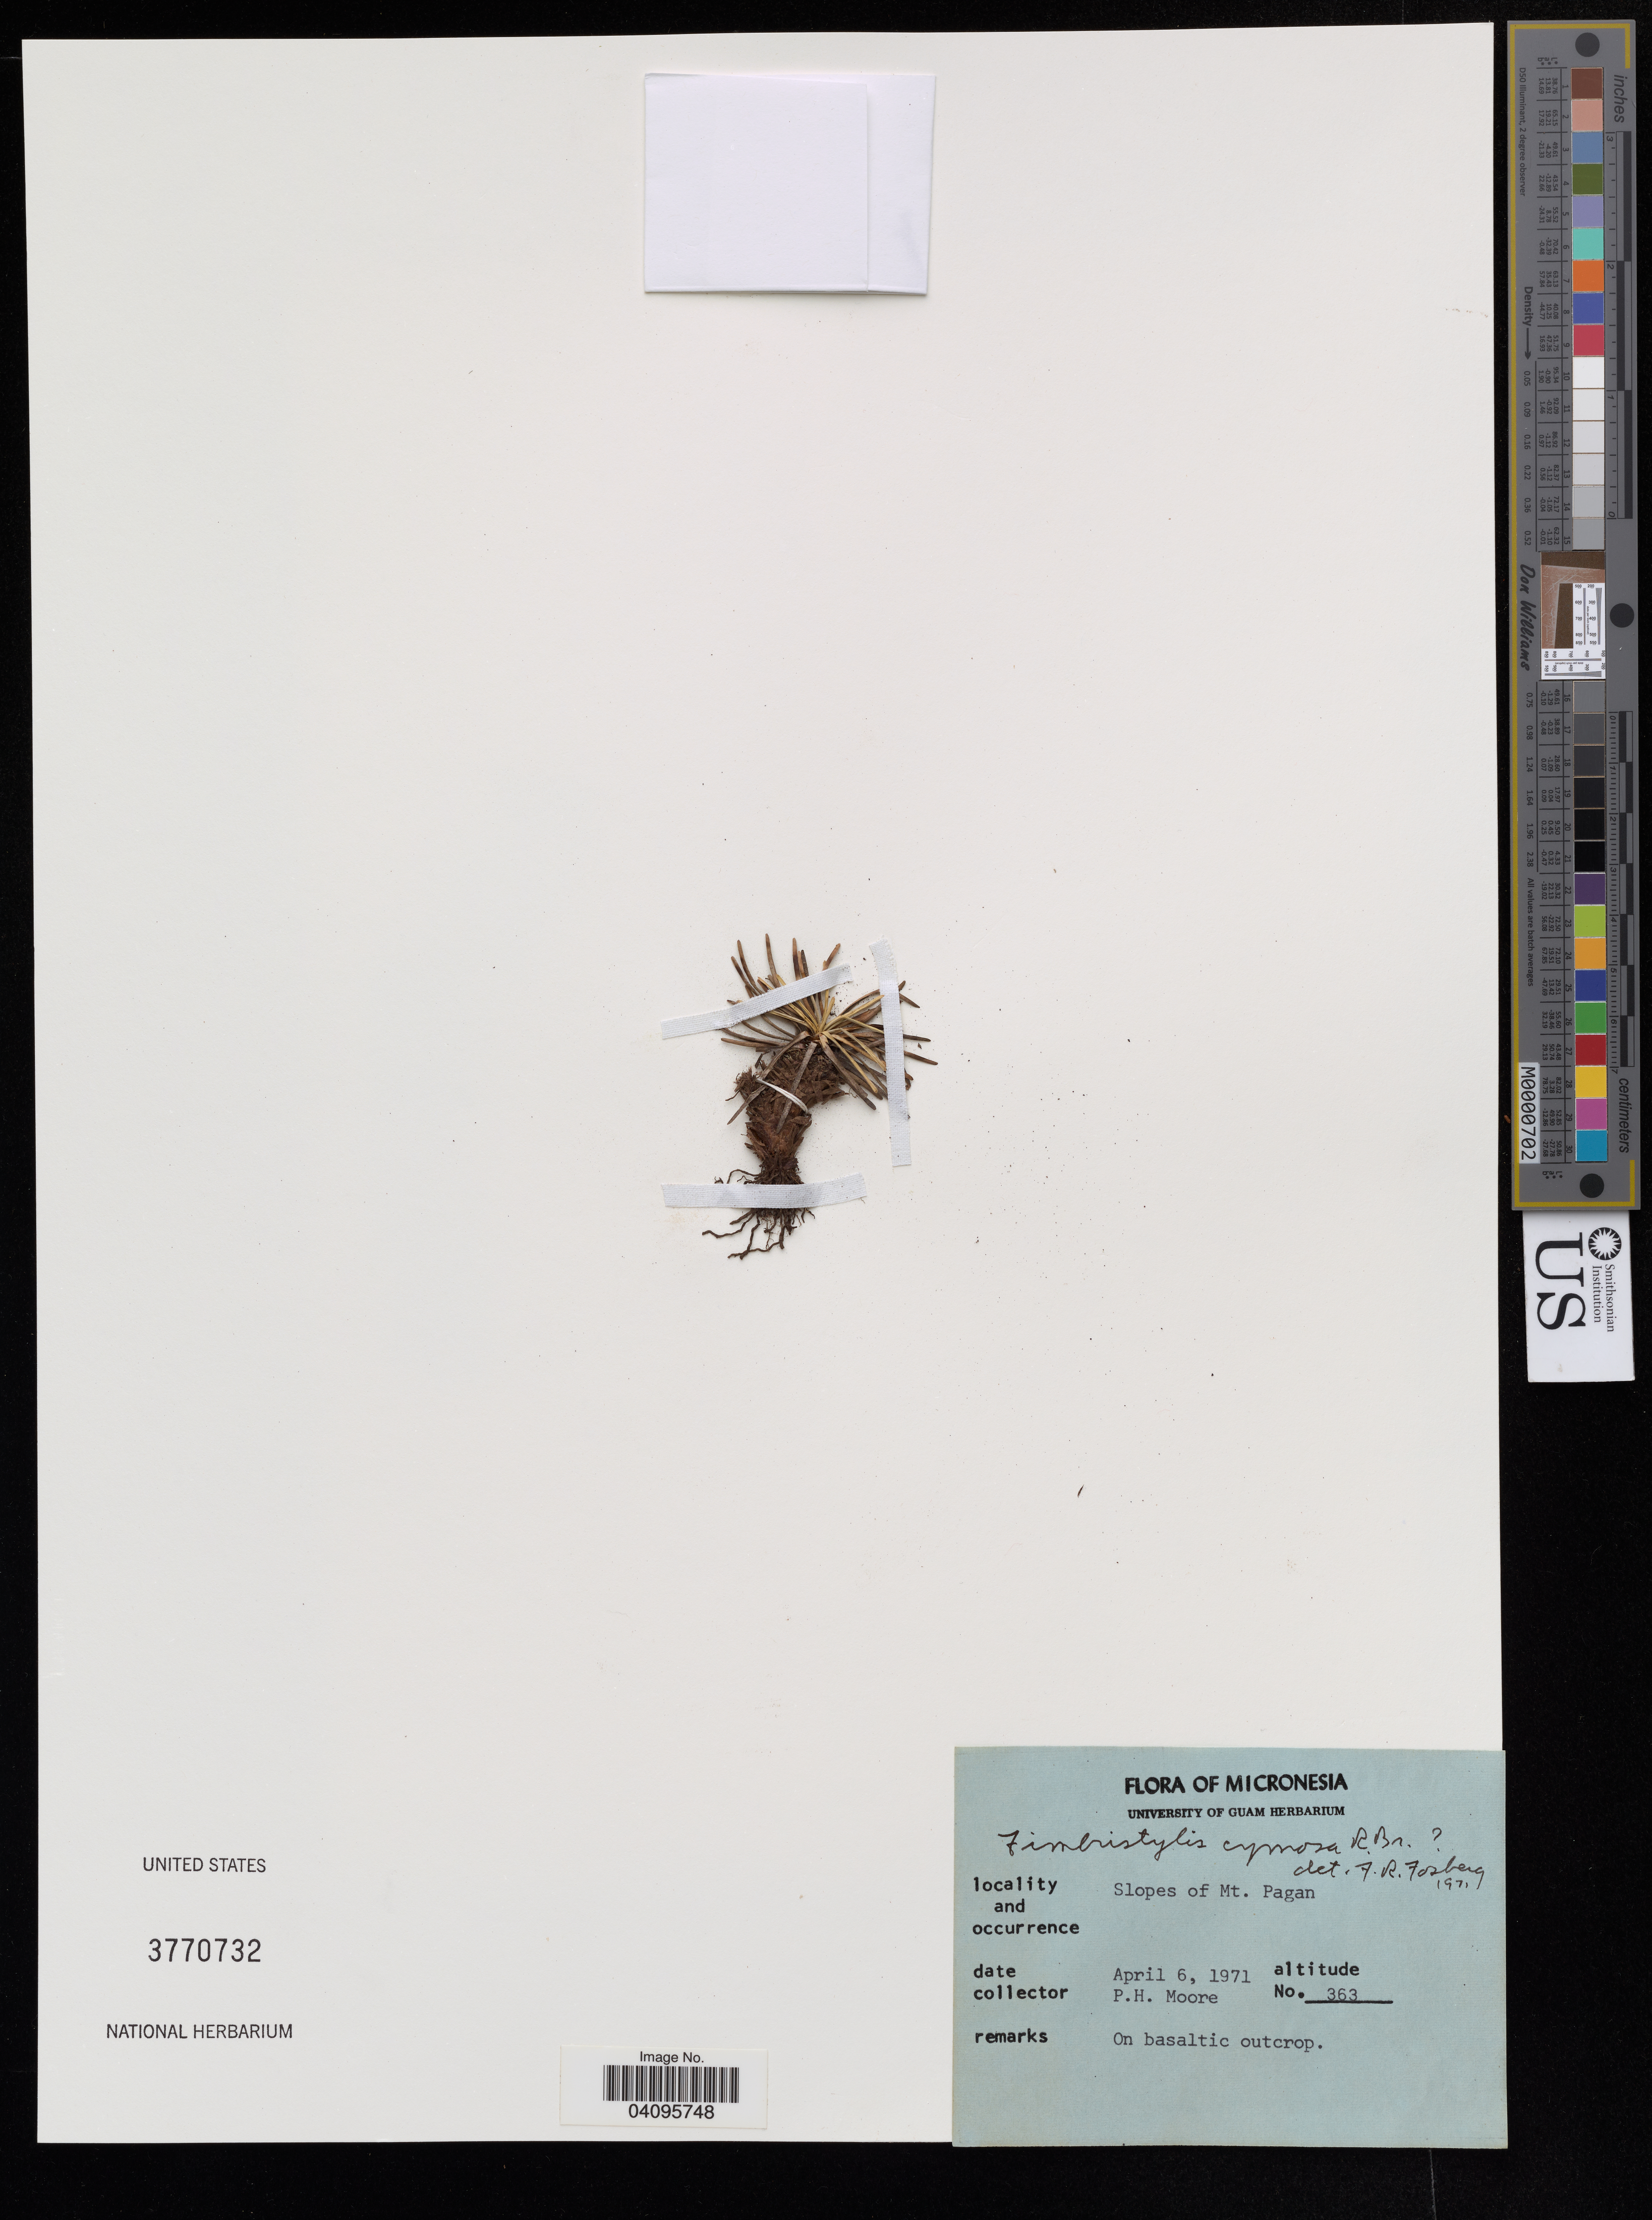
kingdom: Plantae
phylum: Tracheophyta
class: Liliopsida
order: Poales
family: Cyperaceae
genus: Fimbristylis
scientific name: Fimbristylis cymosa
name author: R. Br.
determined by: Fosberg, F. R.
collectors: P. H. Moore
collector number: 363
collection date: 1971-04-06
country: Northern Mariana Islands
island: Pagan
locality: Micronesia. Slopes of Mt. Pagan, Pagan Island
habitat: Basaltic outcrop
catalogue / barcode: US 3770732